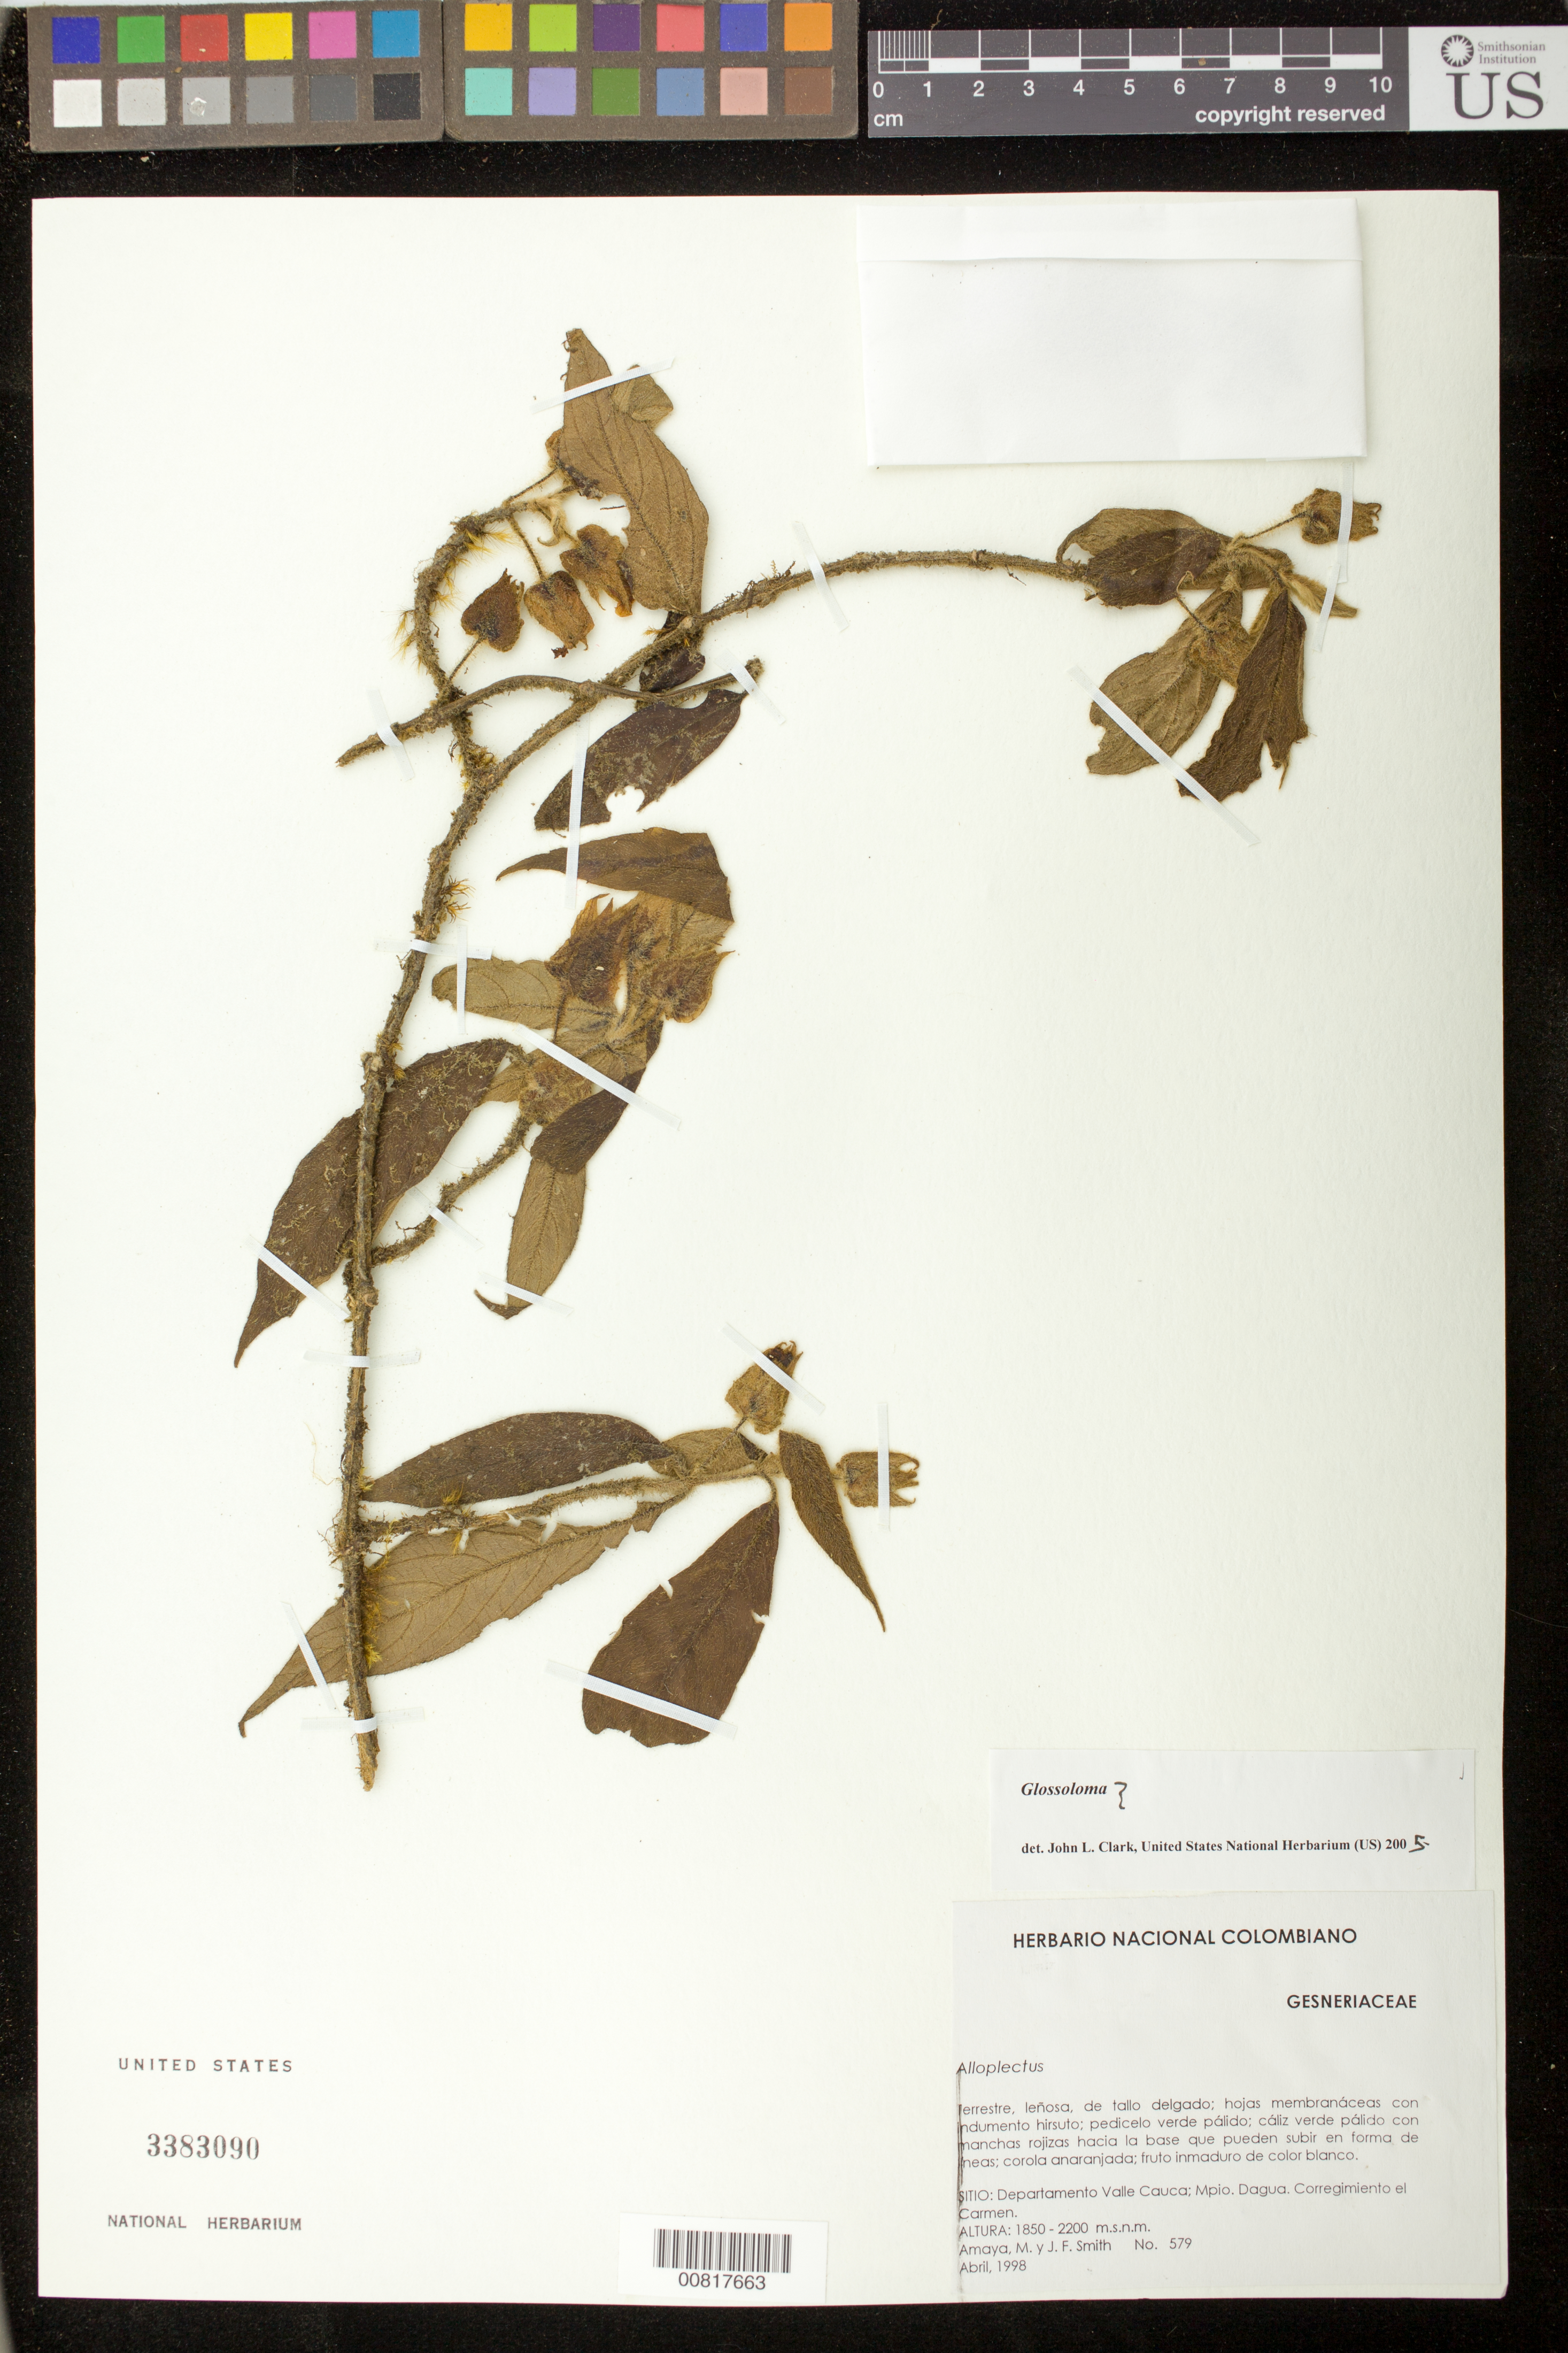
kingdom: Plantae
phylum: Tracheophyta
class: Magnoliopsida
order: Lamiales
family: Gesneriaceae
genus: Glossoloma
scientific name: Glossoloma sp.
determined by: Clark, J. L., (SEL), The Marie Selby Botanical Garden (UNITED STATES)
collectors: M. Amaya & J. F. Smith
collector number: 579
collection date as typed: Apr 1998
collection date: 1998-04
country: Colombia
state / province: Valle del Cauca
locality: Mpio. Dagua. Corregimiento el Carmen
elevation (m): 1850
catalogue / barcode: US 3383090